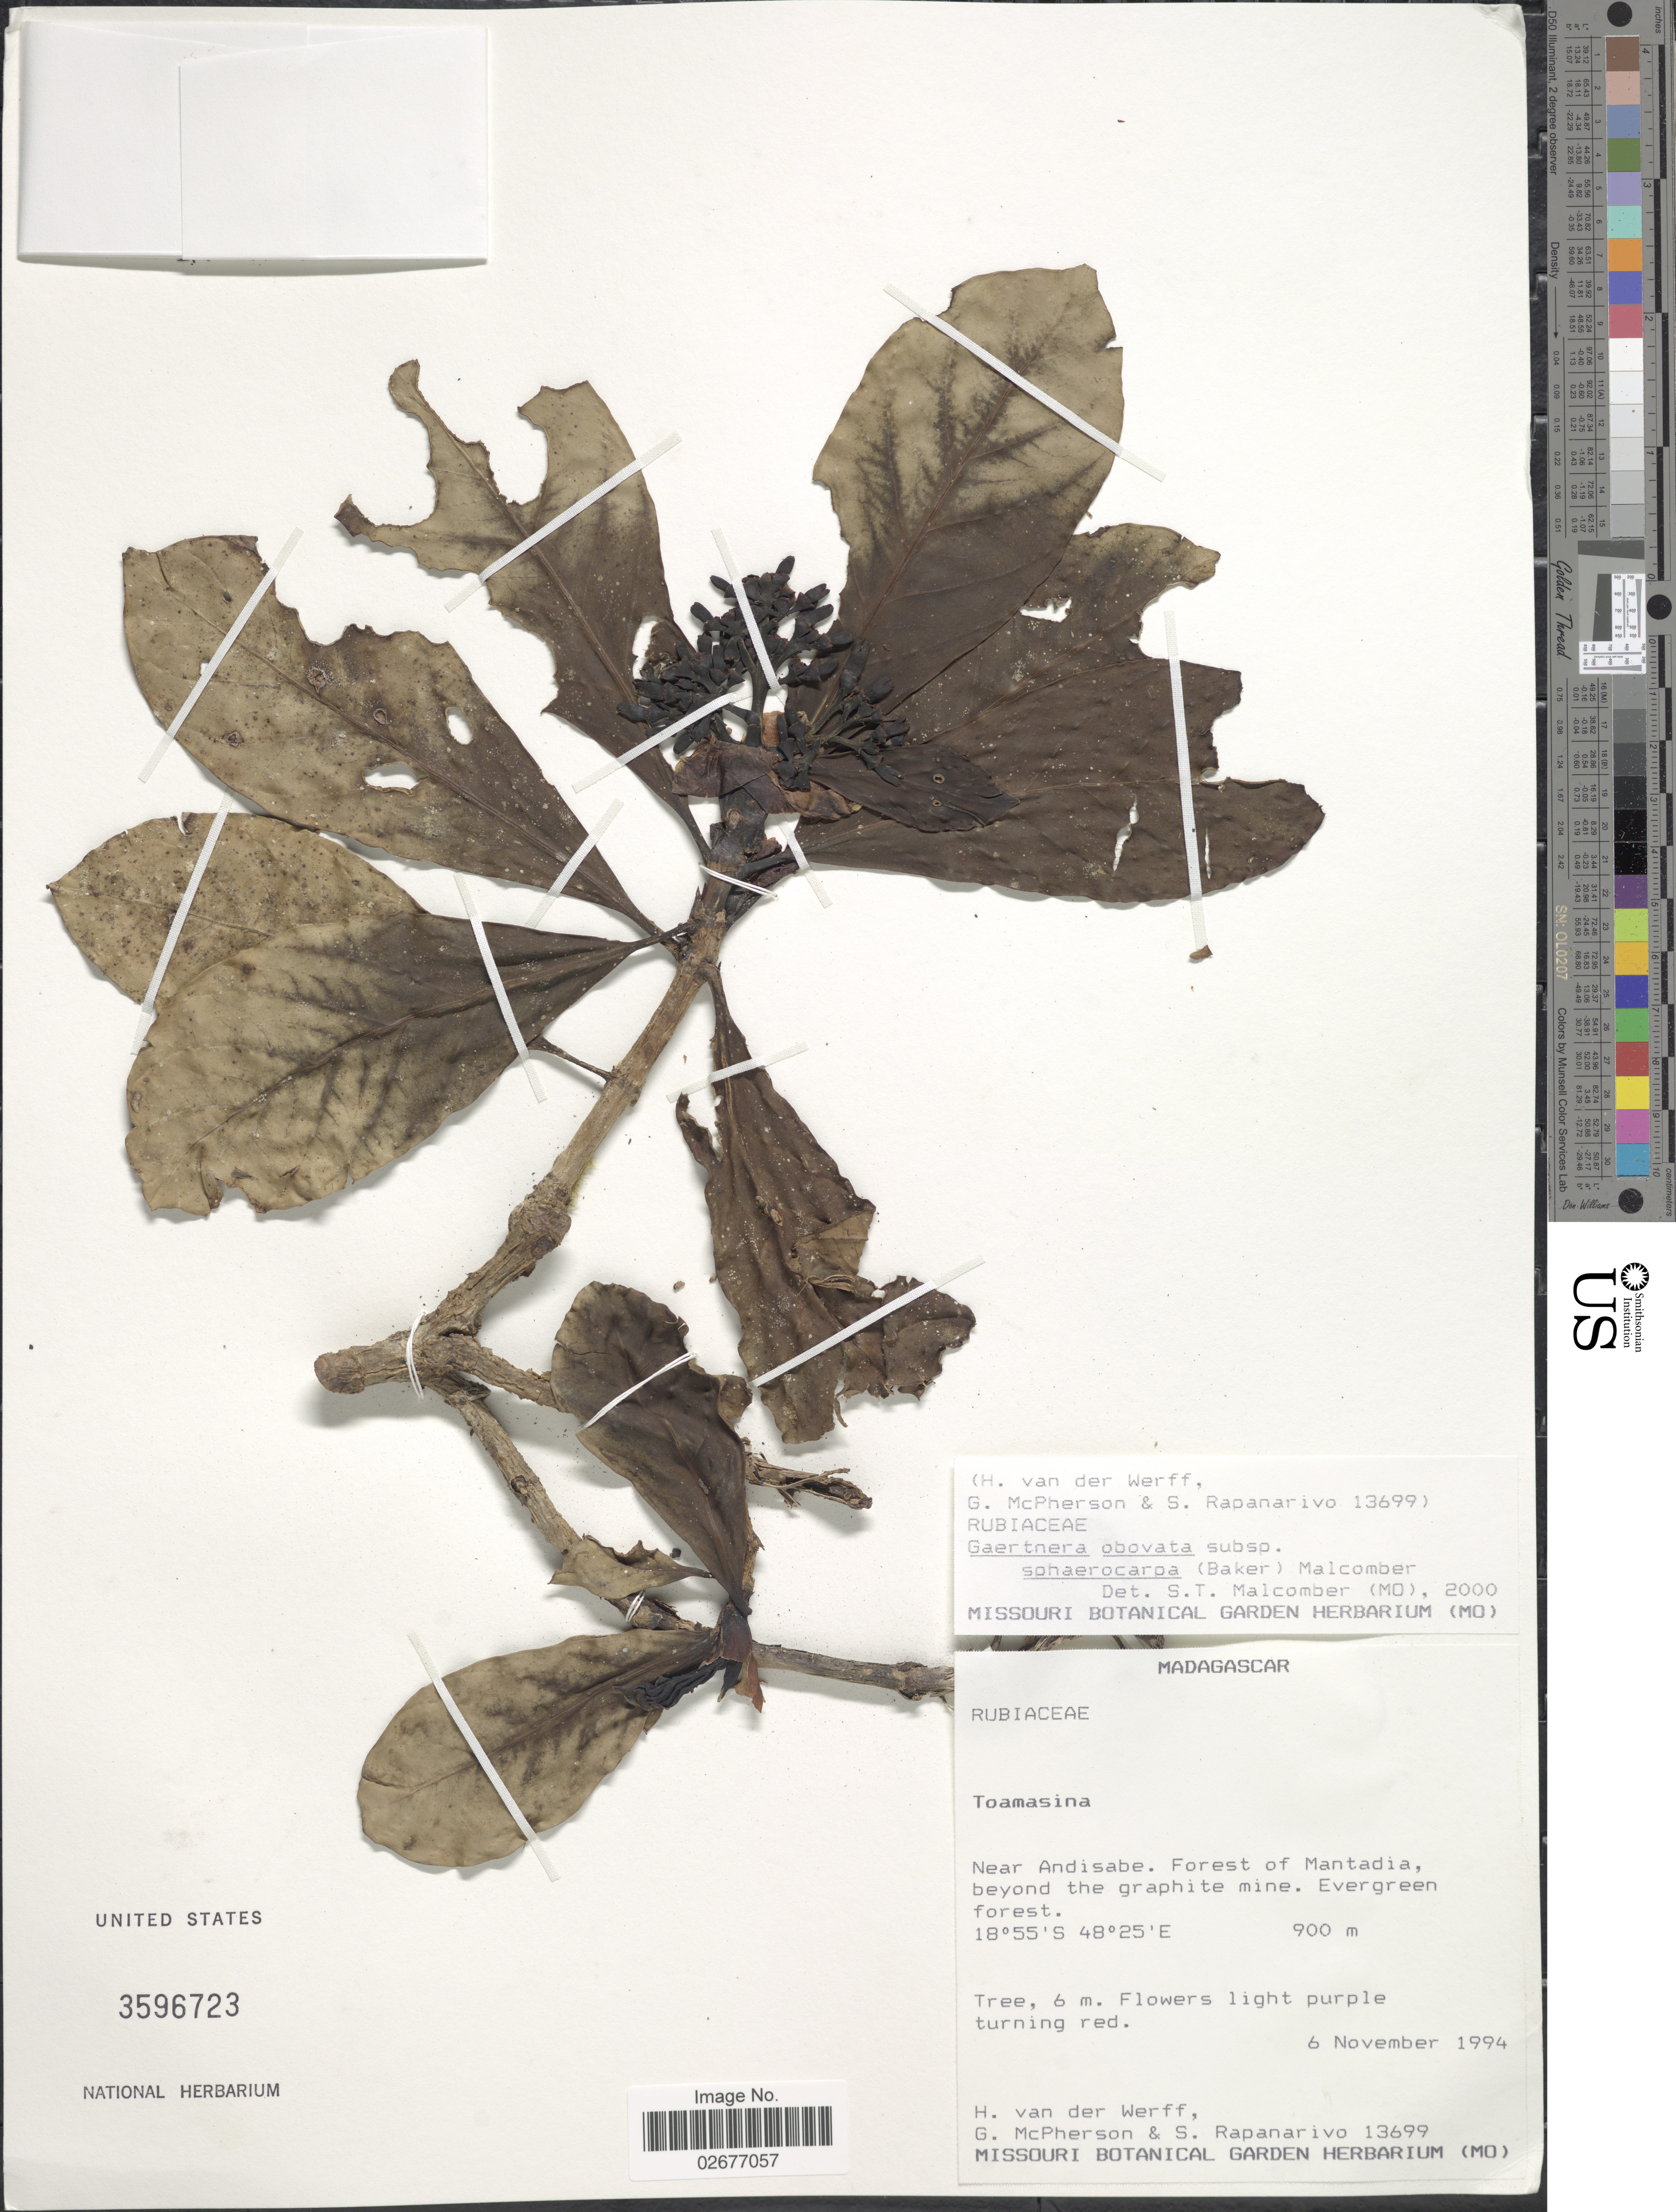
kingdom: Plantae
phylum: Tracheophyta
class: Magnoliopsida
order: Gentianales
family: Rubiaceae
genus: Gaertnera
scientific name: Gaertnera obovata var. sphaerocarpa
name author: (Baker) Malcomber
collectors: H. van der Werff, G. McPherson & S. Rapanarivo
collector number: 13699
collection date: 1994-11-06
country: Madagascar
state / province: Alaotra Mangoro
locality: Near Andisabe, Forest of Mantadia, beyond the graphite mine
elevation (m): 900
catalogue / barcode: US 3596723